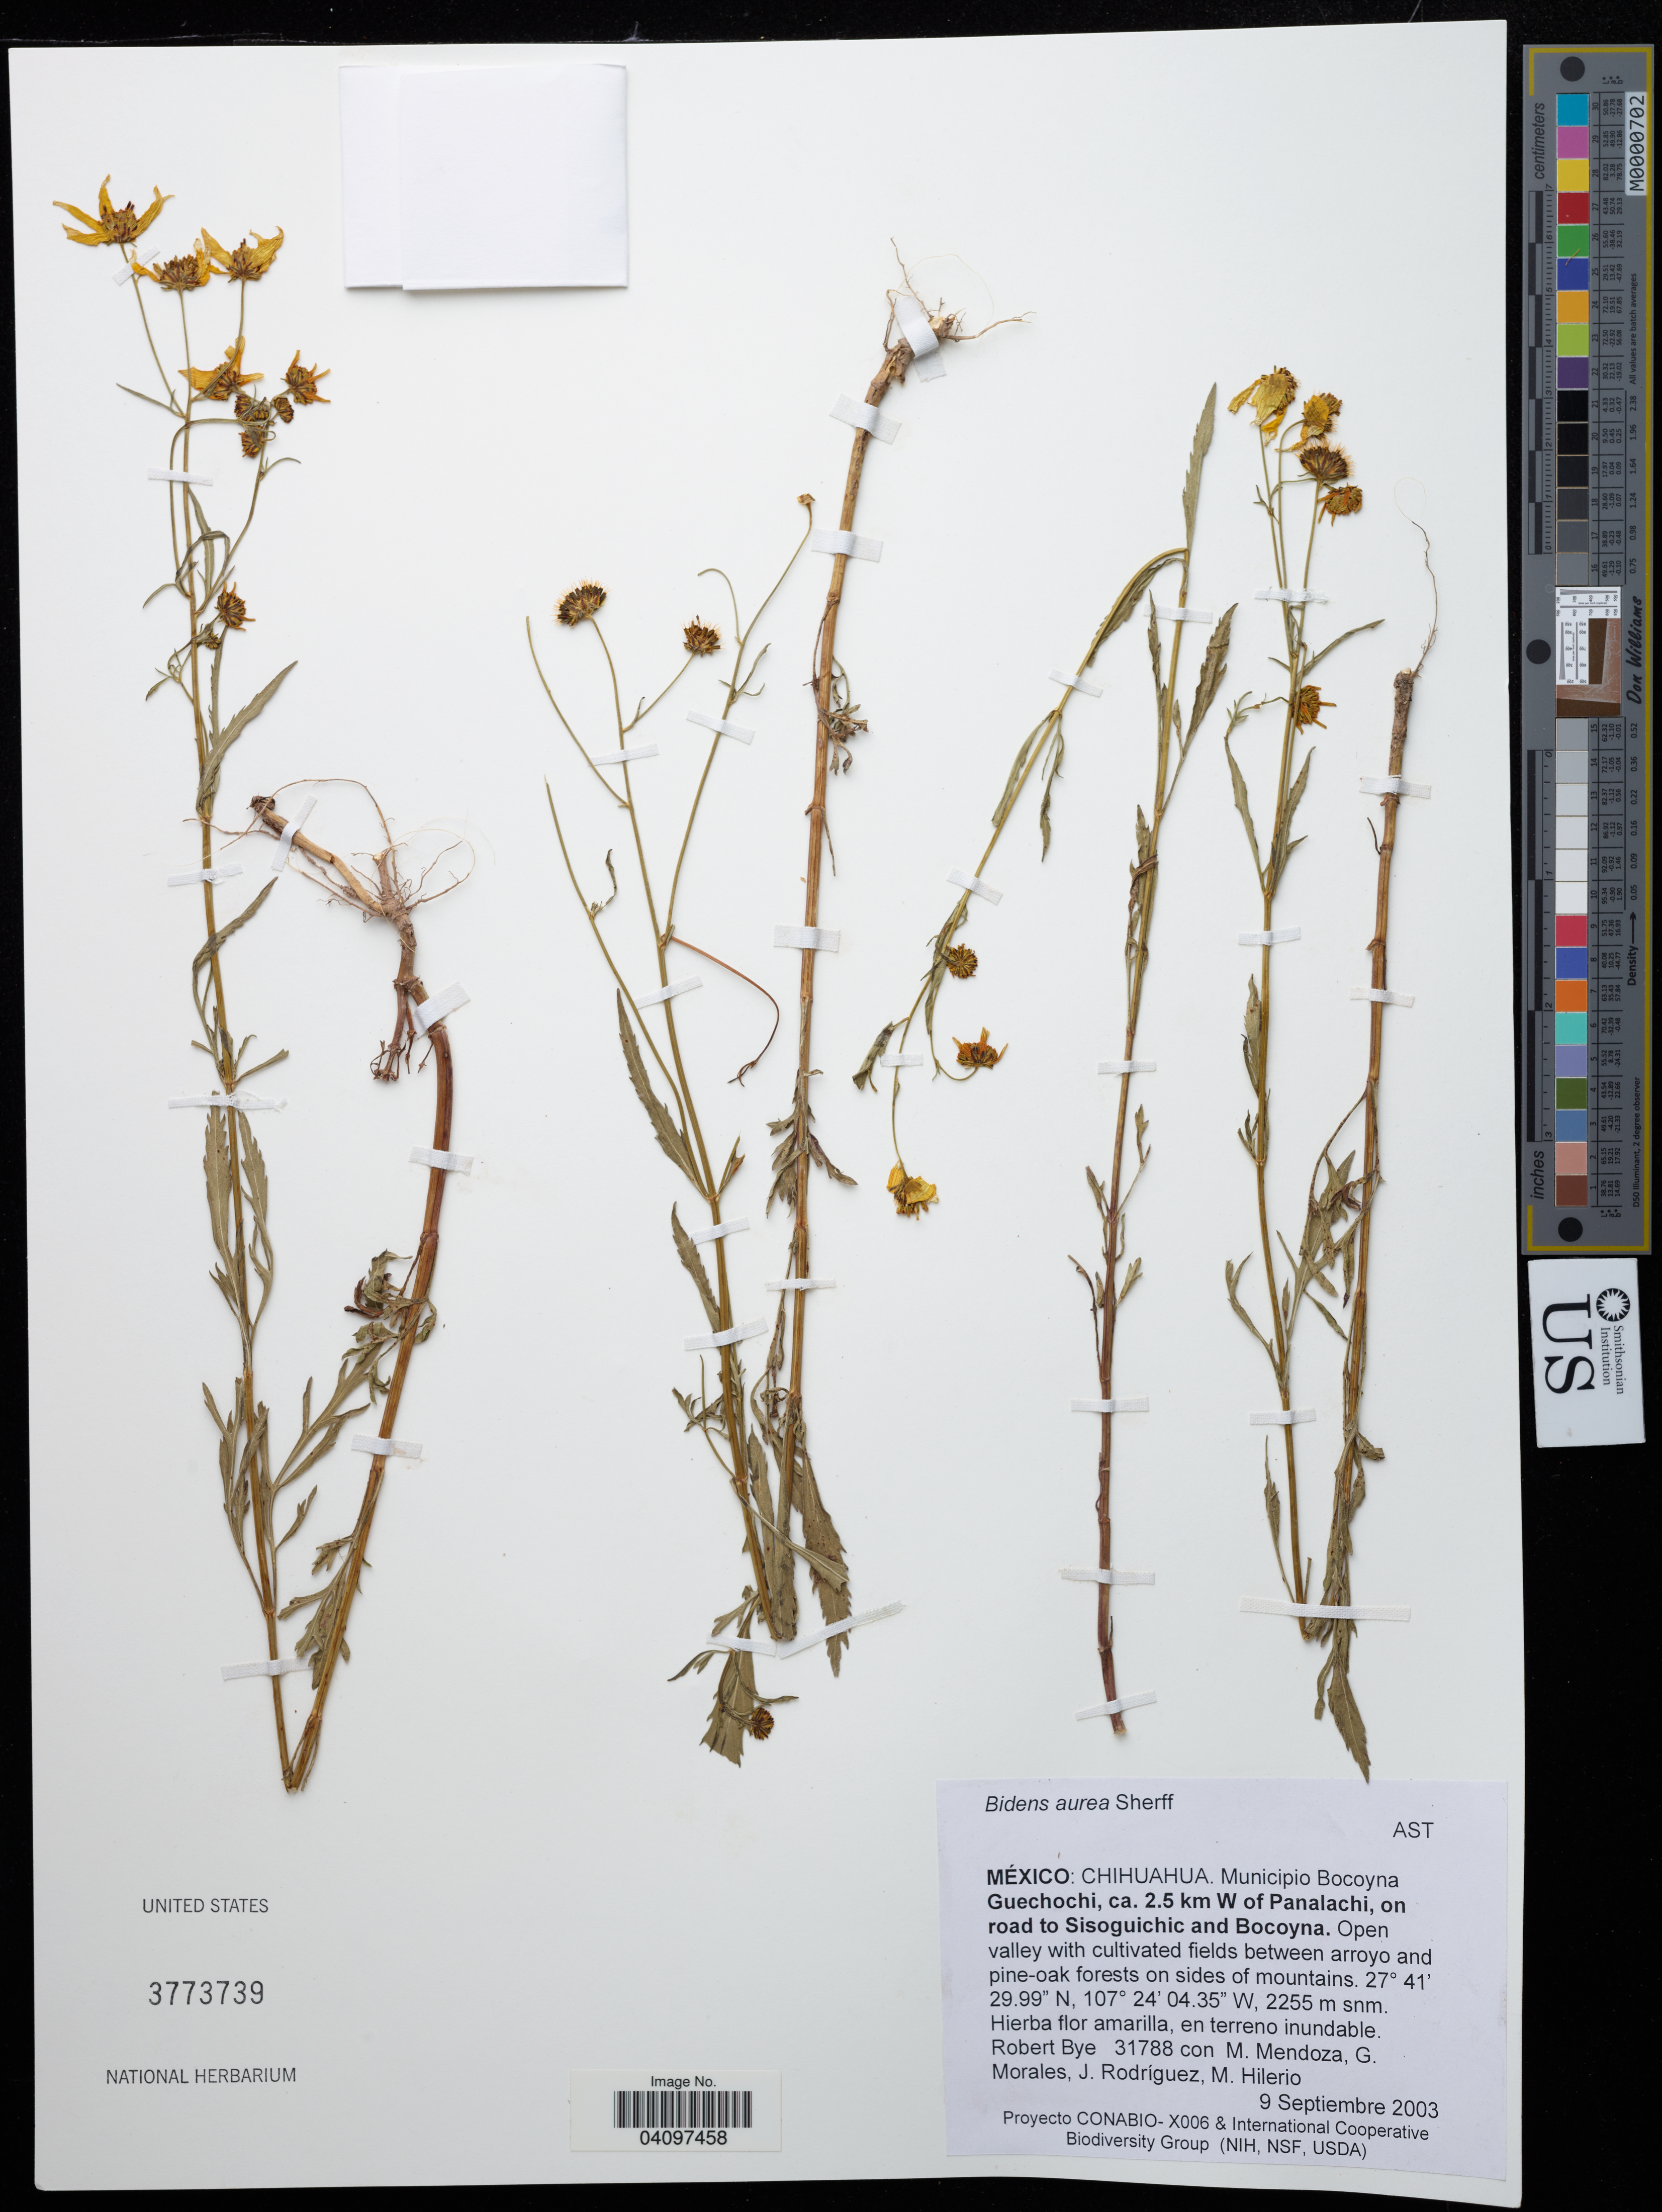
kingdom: Plantae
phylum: Tracheophyta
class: Magnoliopsida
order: Asterales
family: Asteraceae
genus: Bidens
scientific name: Bidens aurea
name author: (Aiton) Sherff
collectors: R. A. Bye, M. Mendoza, G. Morales & J. Rodriguez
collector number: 31788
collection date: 2003-09-09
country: Mexico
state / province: Chihuahua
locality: Municipio Bocoyna. Guechochi, ca. 2.5 km W of Panalachi, on road to Sisoguichic and Bocoyna.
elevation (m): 2255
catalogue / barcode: US 3773739